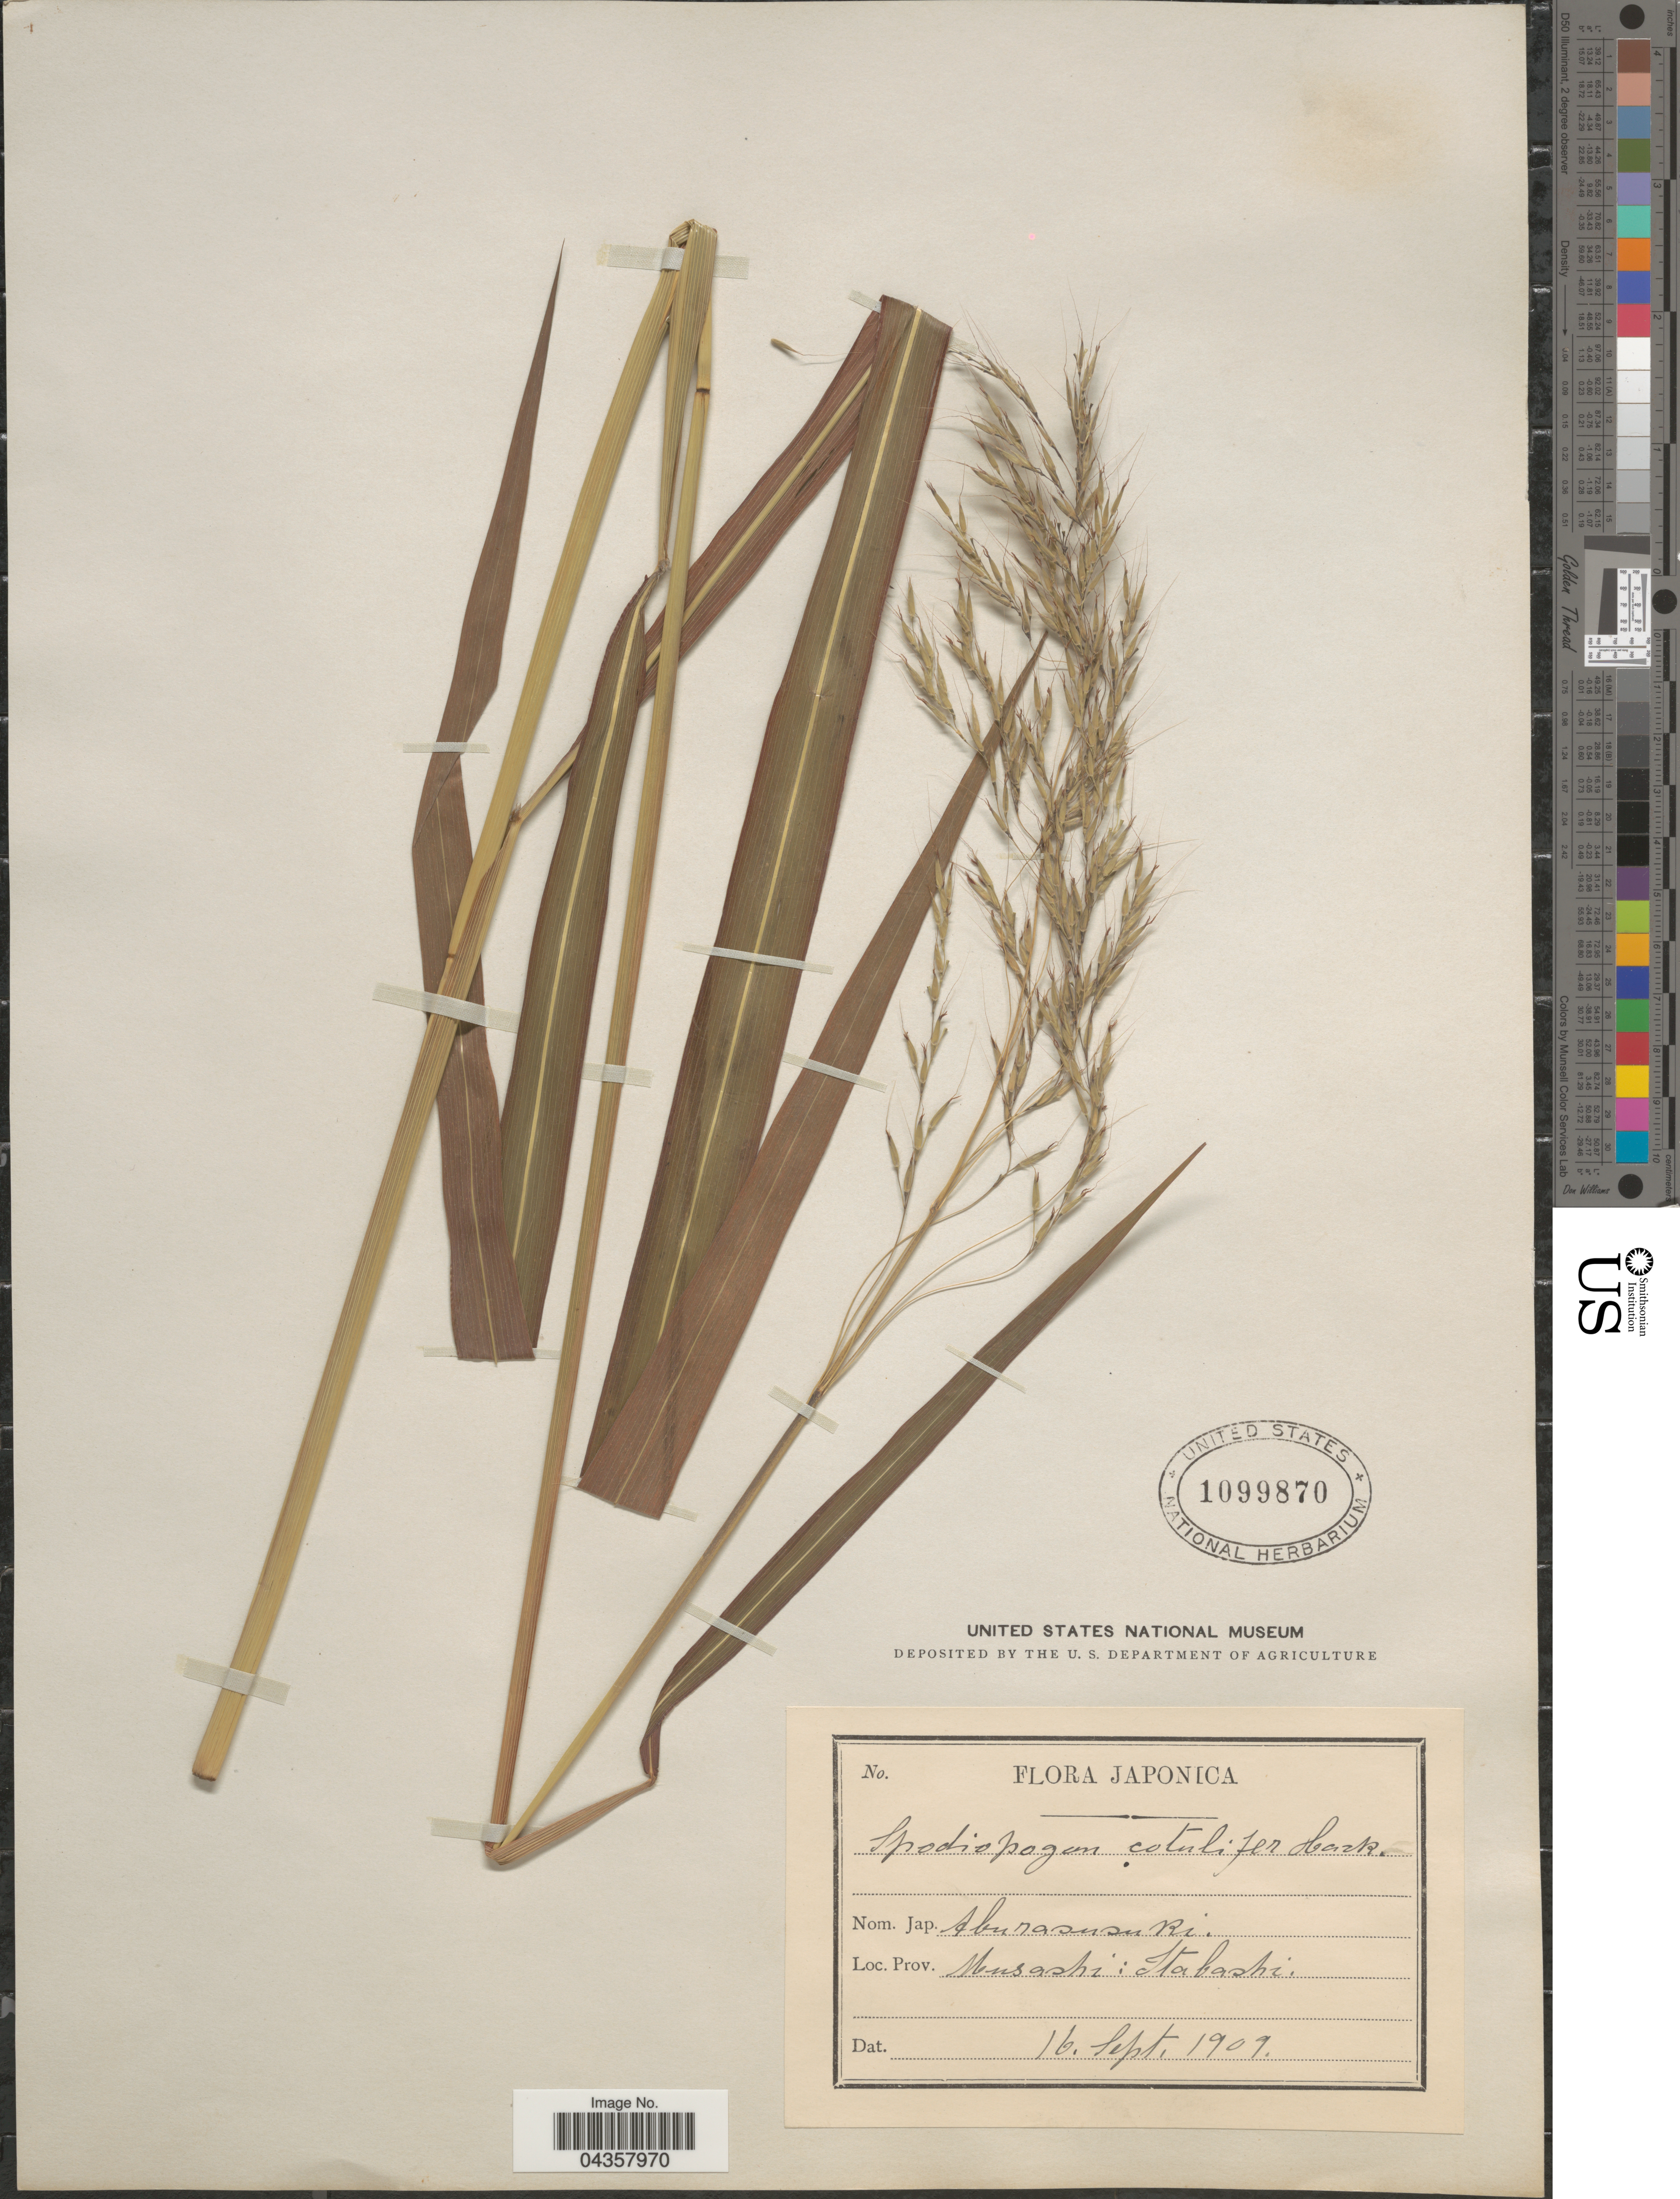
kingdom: Plantae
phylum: Tracheophyta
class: Liliopsida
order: Poales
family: Poaceae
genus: Spodiopogon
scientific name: Spodiopogon cotulifer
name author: (Thunb.) Hack.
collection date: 1907-09-16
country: Japan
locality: Japonica. Prov. Musashi: Itabashi.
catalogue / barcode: US 1099870